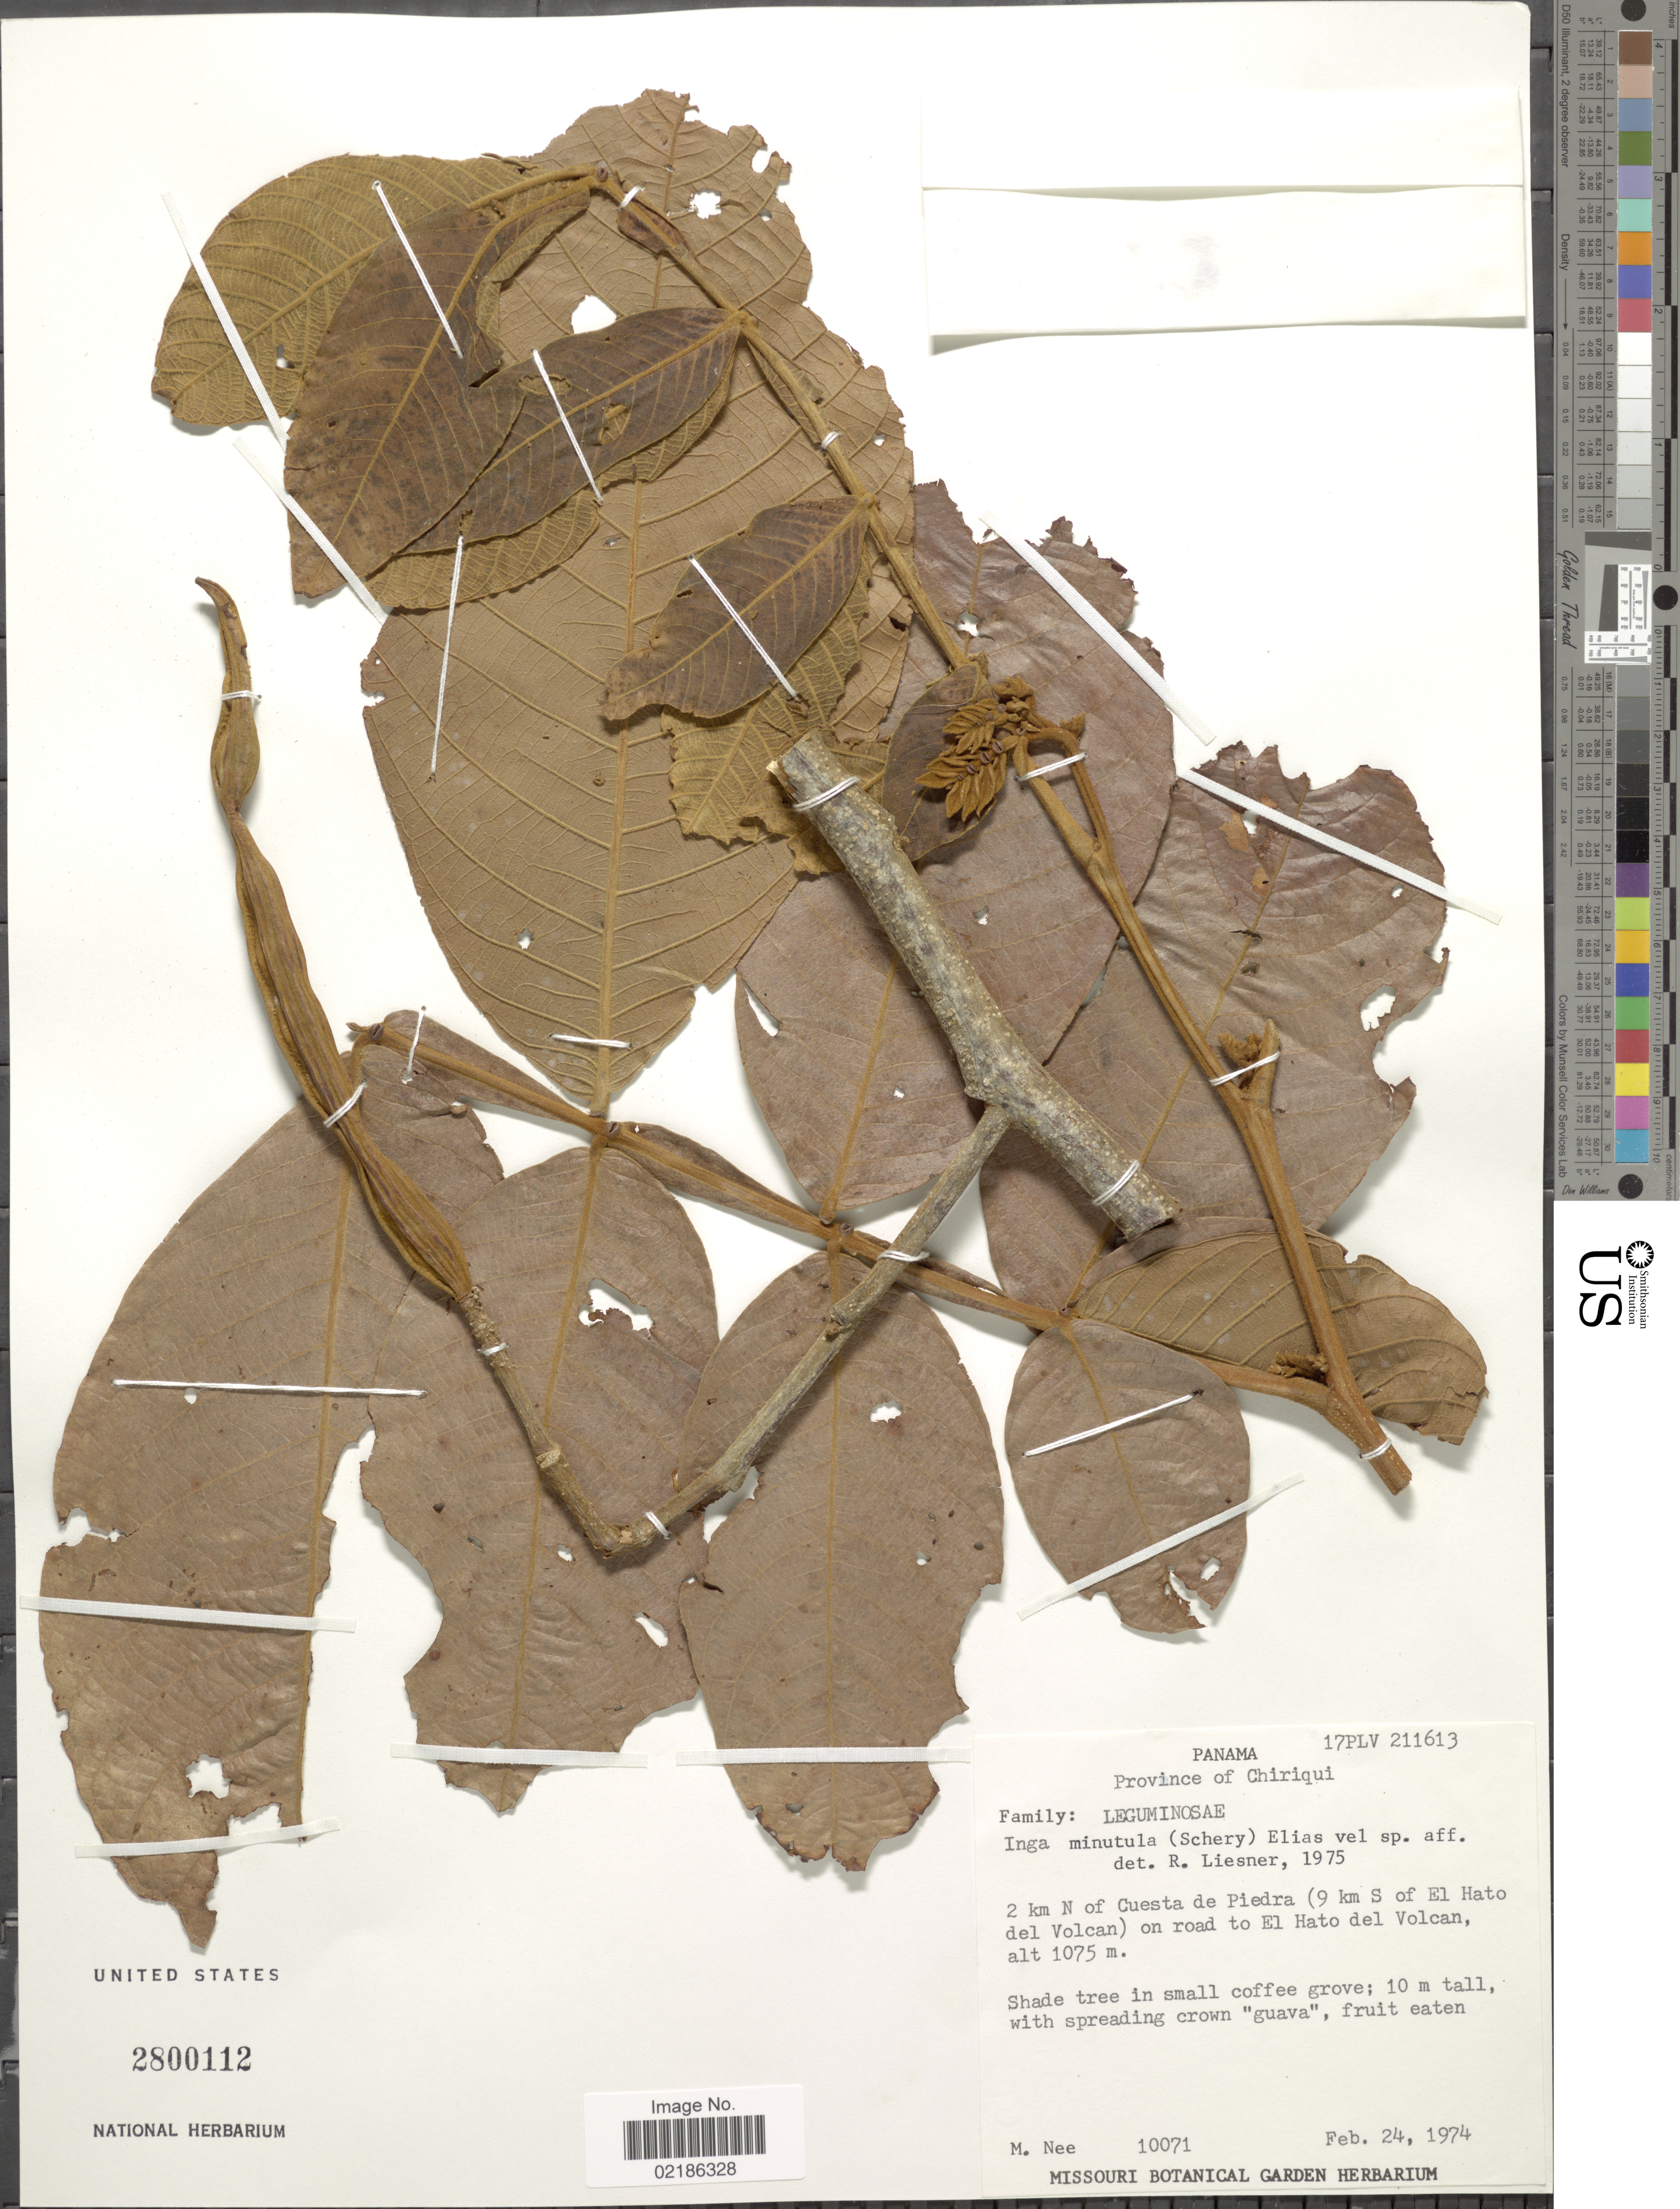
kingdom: Plantae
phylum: Tracheophyta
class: Magnoliopsida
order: Fabales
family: Fabaceae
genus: Inga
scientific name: Inga minutula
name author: (Schery) T.S. Elias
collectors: M. Nee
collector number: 10071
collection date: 1974-02-24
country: Panama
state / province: Chiriqui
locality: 2 km N of Cuesta de Piedra (9 km S of El Gato del Volcan) on road to El Hato del Volcan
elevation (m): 1075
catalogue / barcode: US 2800112